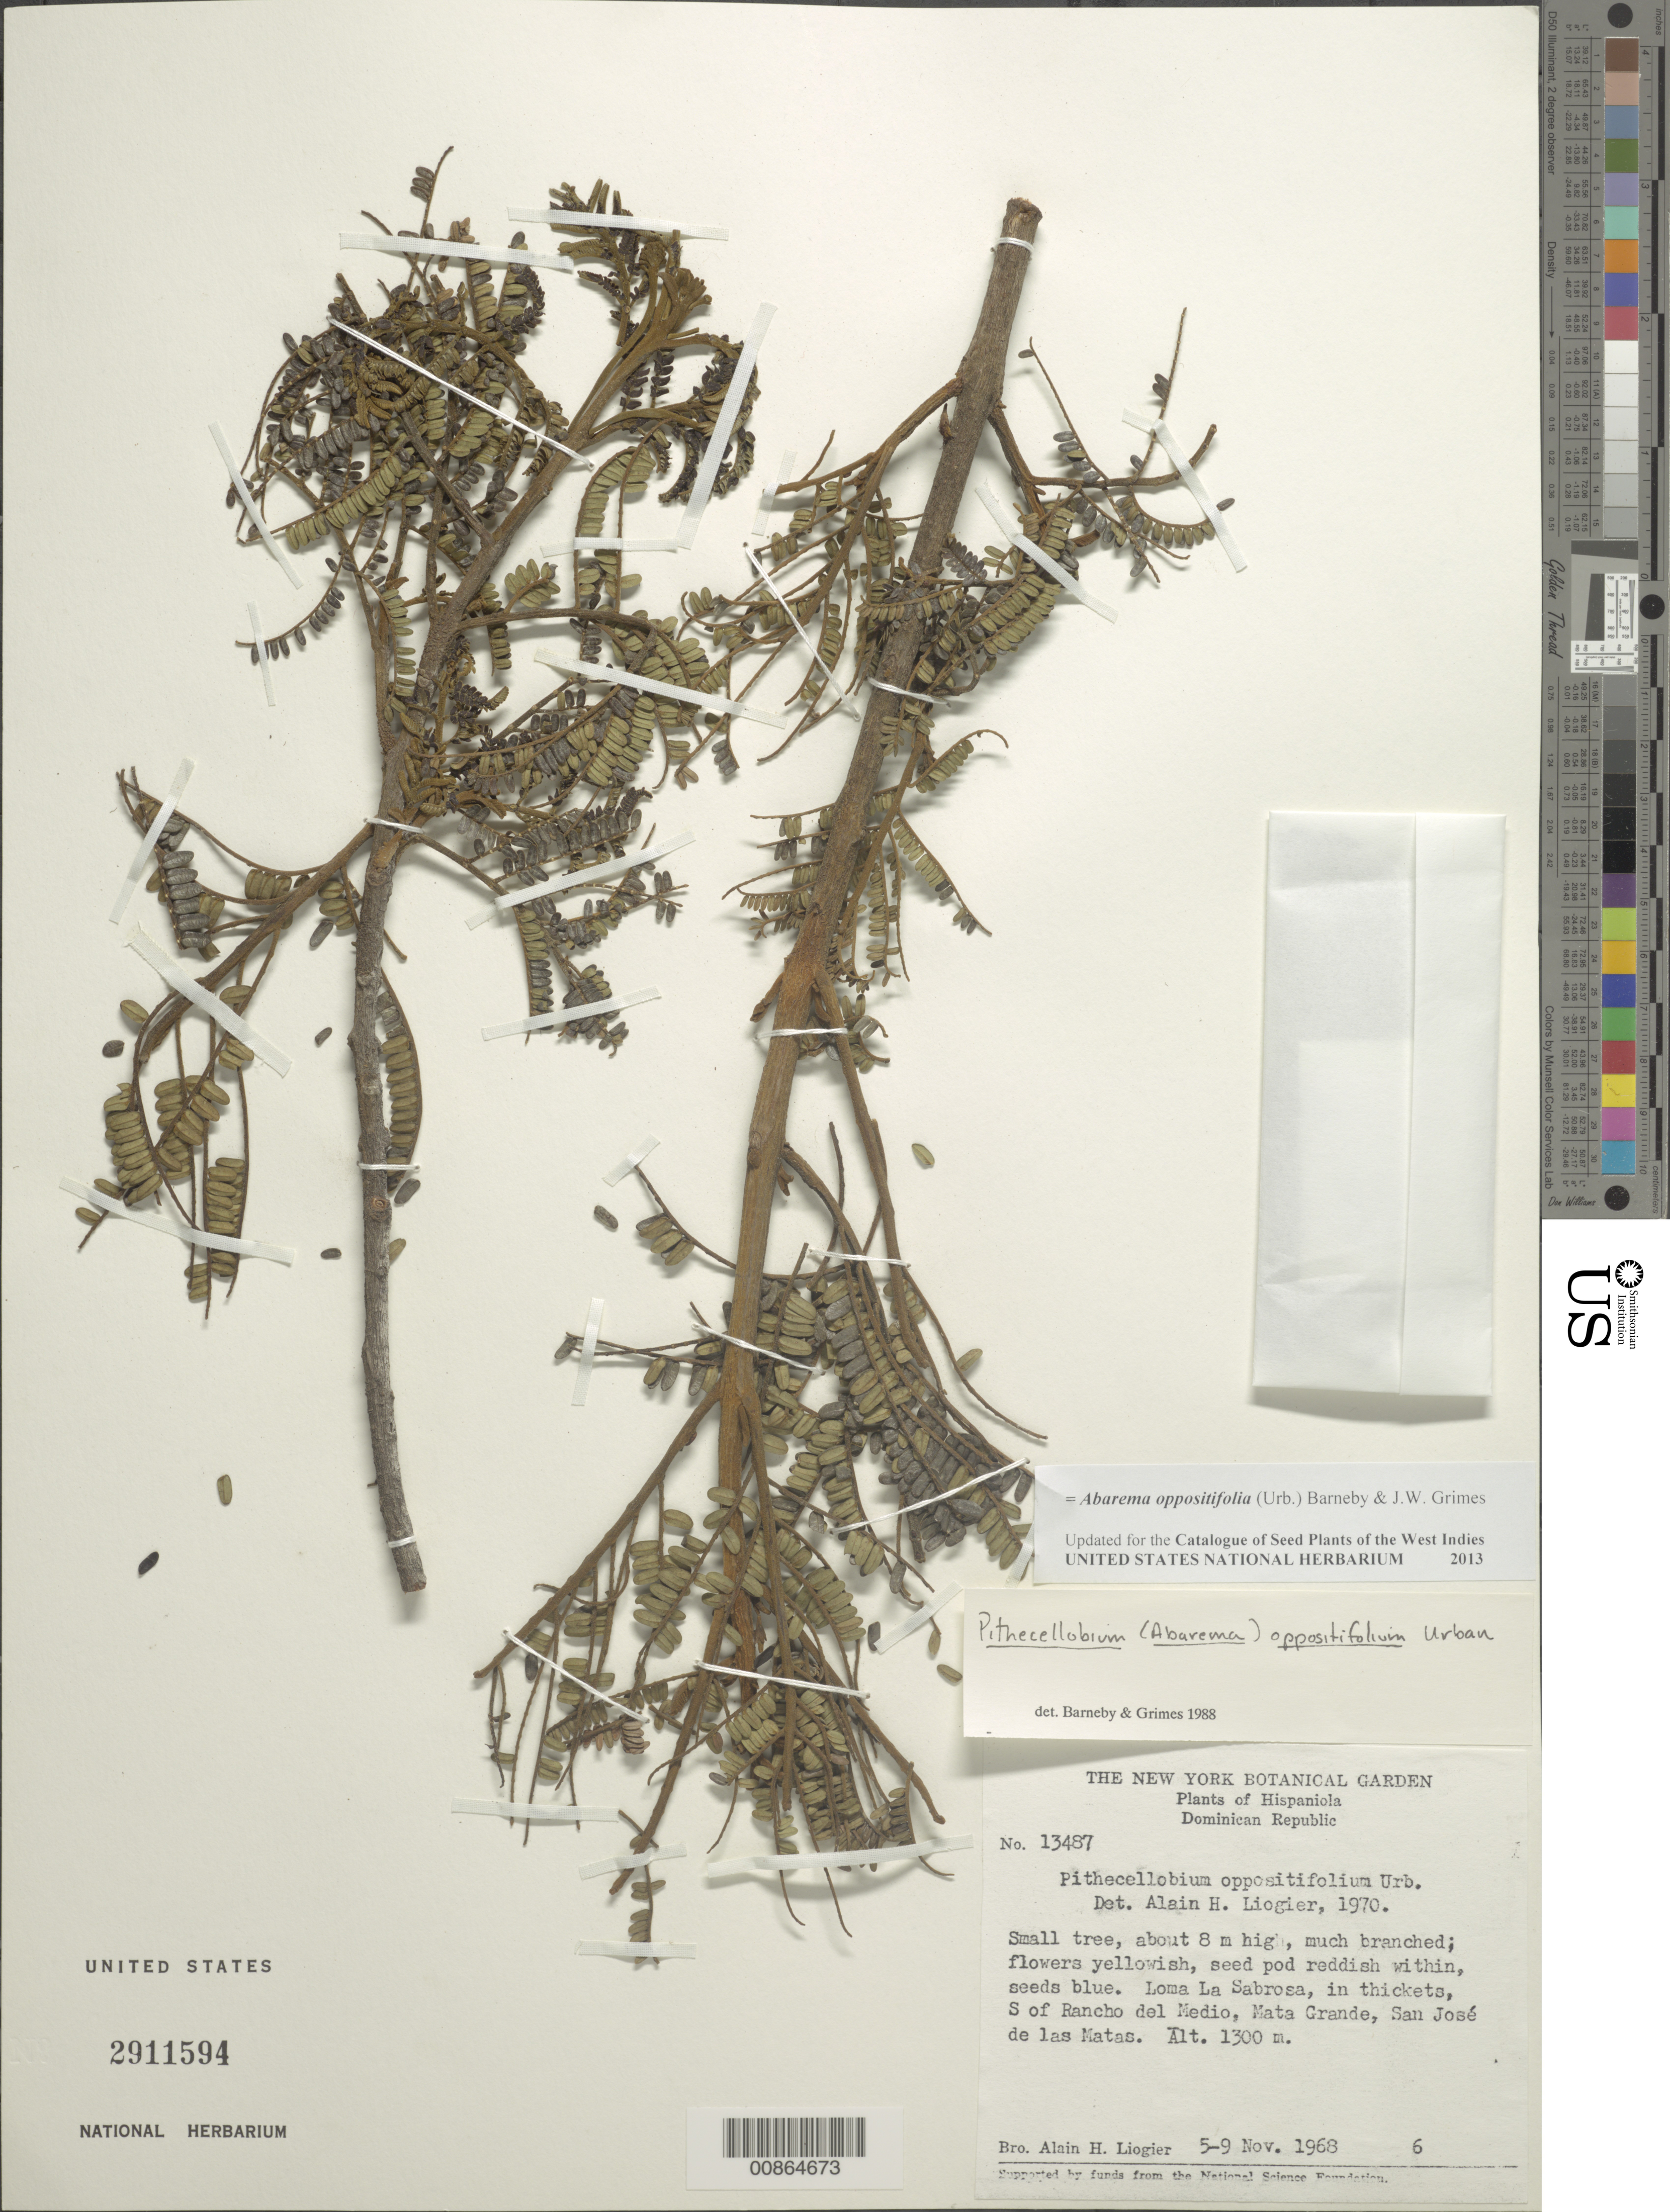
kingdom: Plantae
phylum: Tracheophyta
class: Magnoliopsida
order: Fabales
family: Fabaceae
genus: Jupunba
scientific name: Jupunba oppositifolia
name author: (Urb.) Britton & Rose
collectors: A. H. Liogier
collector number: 13487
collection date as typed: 05 Nov 1968 to 09 Nov 1968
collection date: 1968-11-05/1968-11-09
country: Dominican Republic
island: Hispaniola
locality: Loma La Sabrosa, S of Rancho del Medio, Mata Grande, San José de las Matas.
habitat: In thickets.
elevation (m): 1300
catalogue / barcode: US 2911594